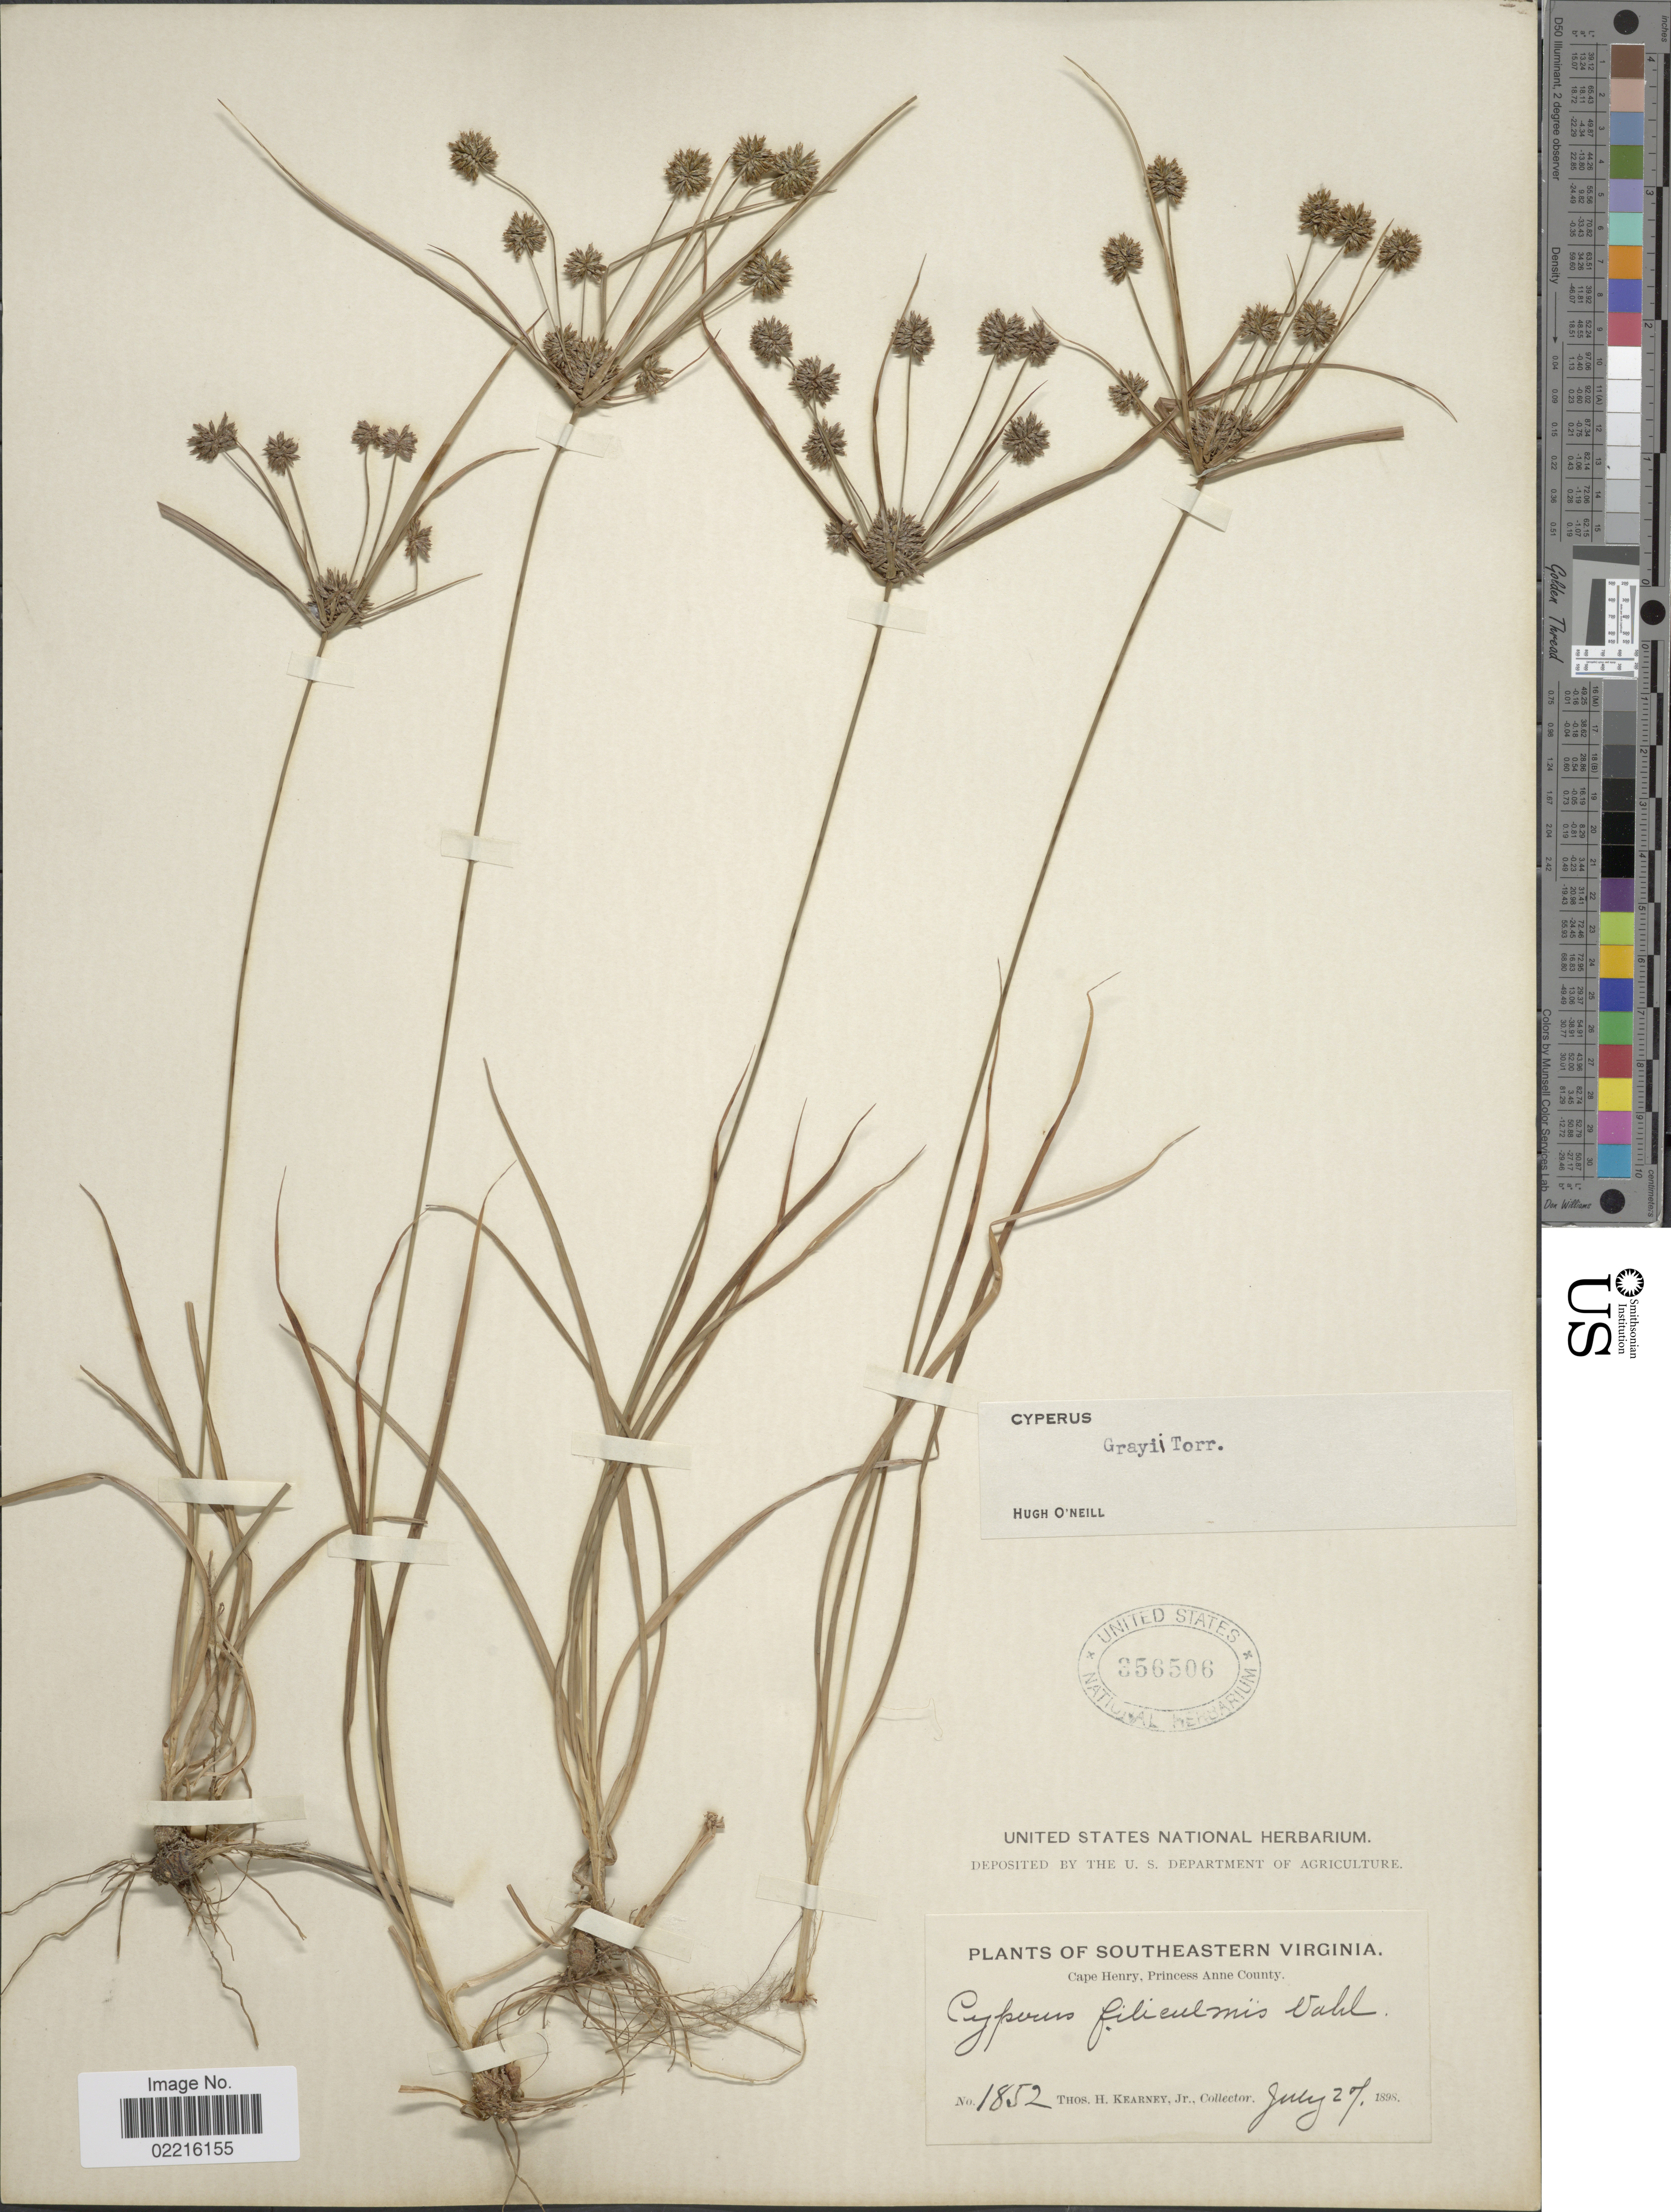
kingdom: Plantae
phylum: Tracheophyta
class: Liliopsida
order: Poales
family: Cyperaceae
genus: Cyperus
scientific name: Cyperus grayi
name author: Torr.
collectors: T. H. Kearney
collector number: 1852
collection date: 1897-07-27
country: United States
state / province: Virginia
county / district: City of Virginia Beach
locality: Southeastern Virginia, Cape Henry, Princess Anne County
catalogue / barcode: US 356506